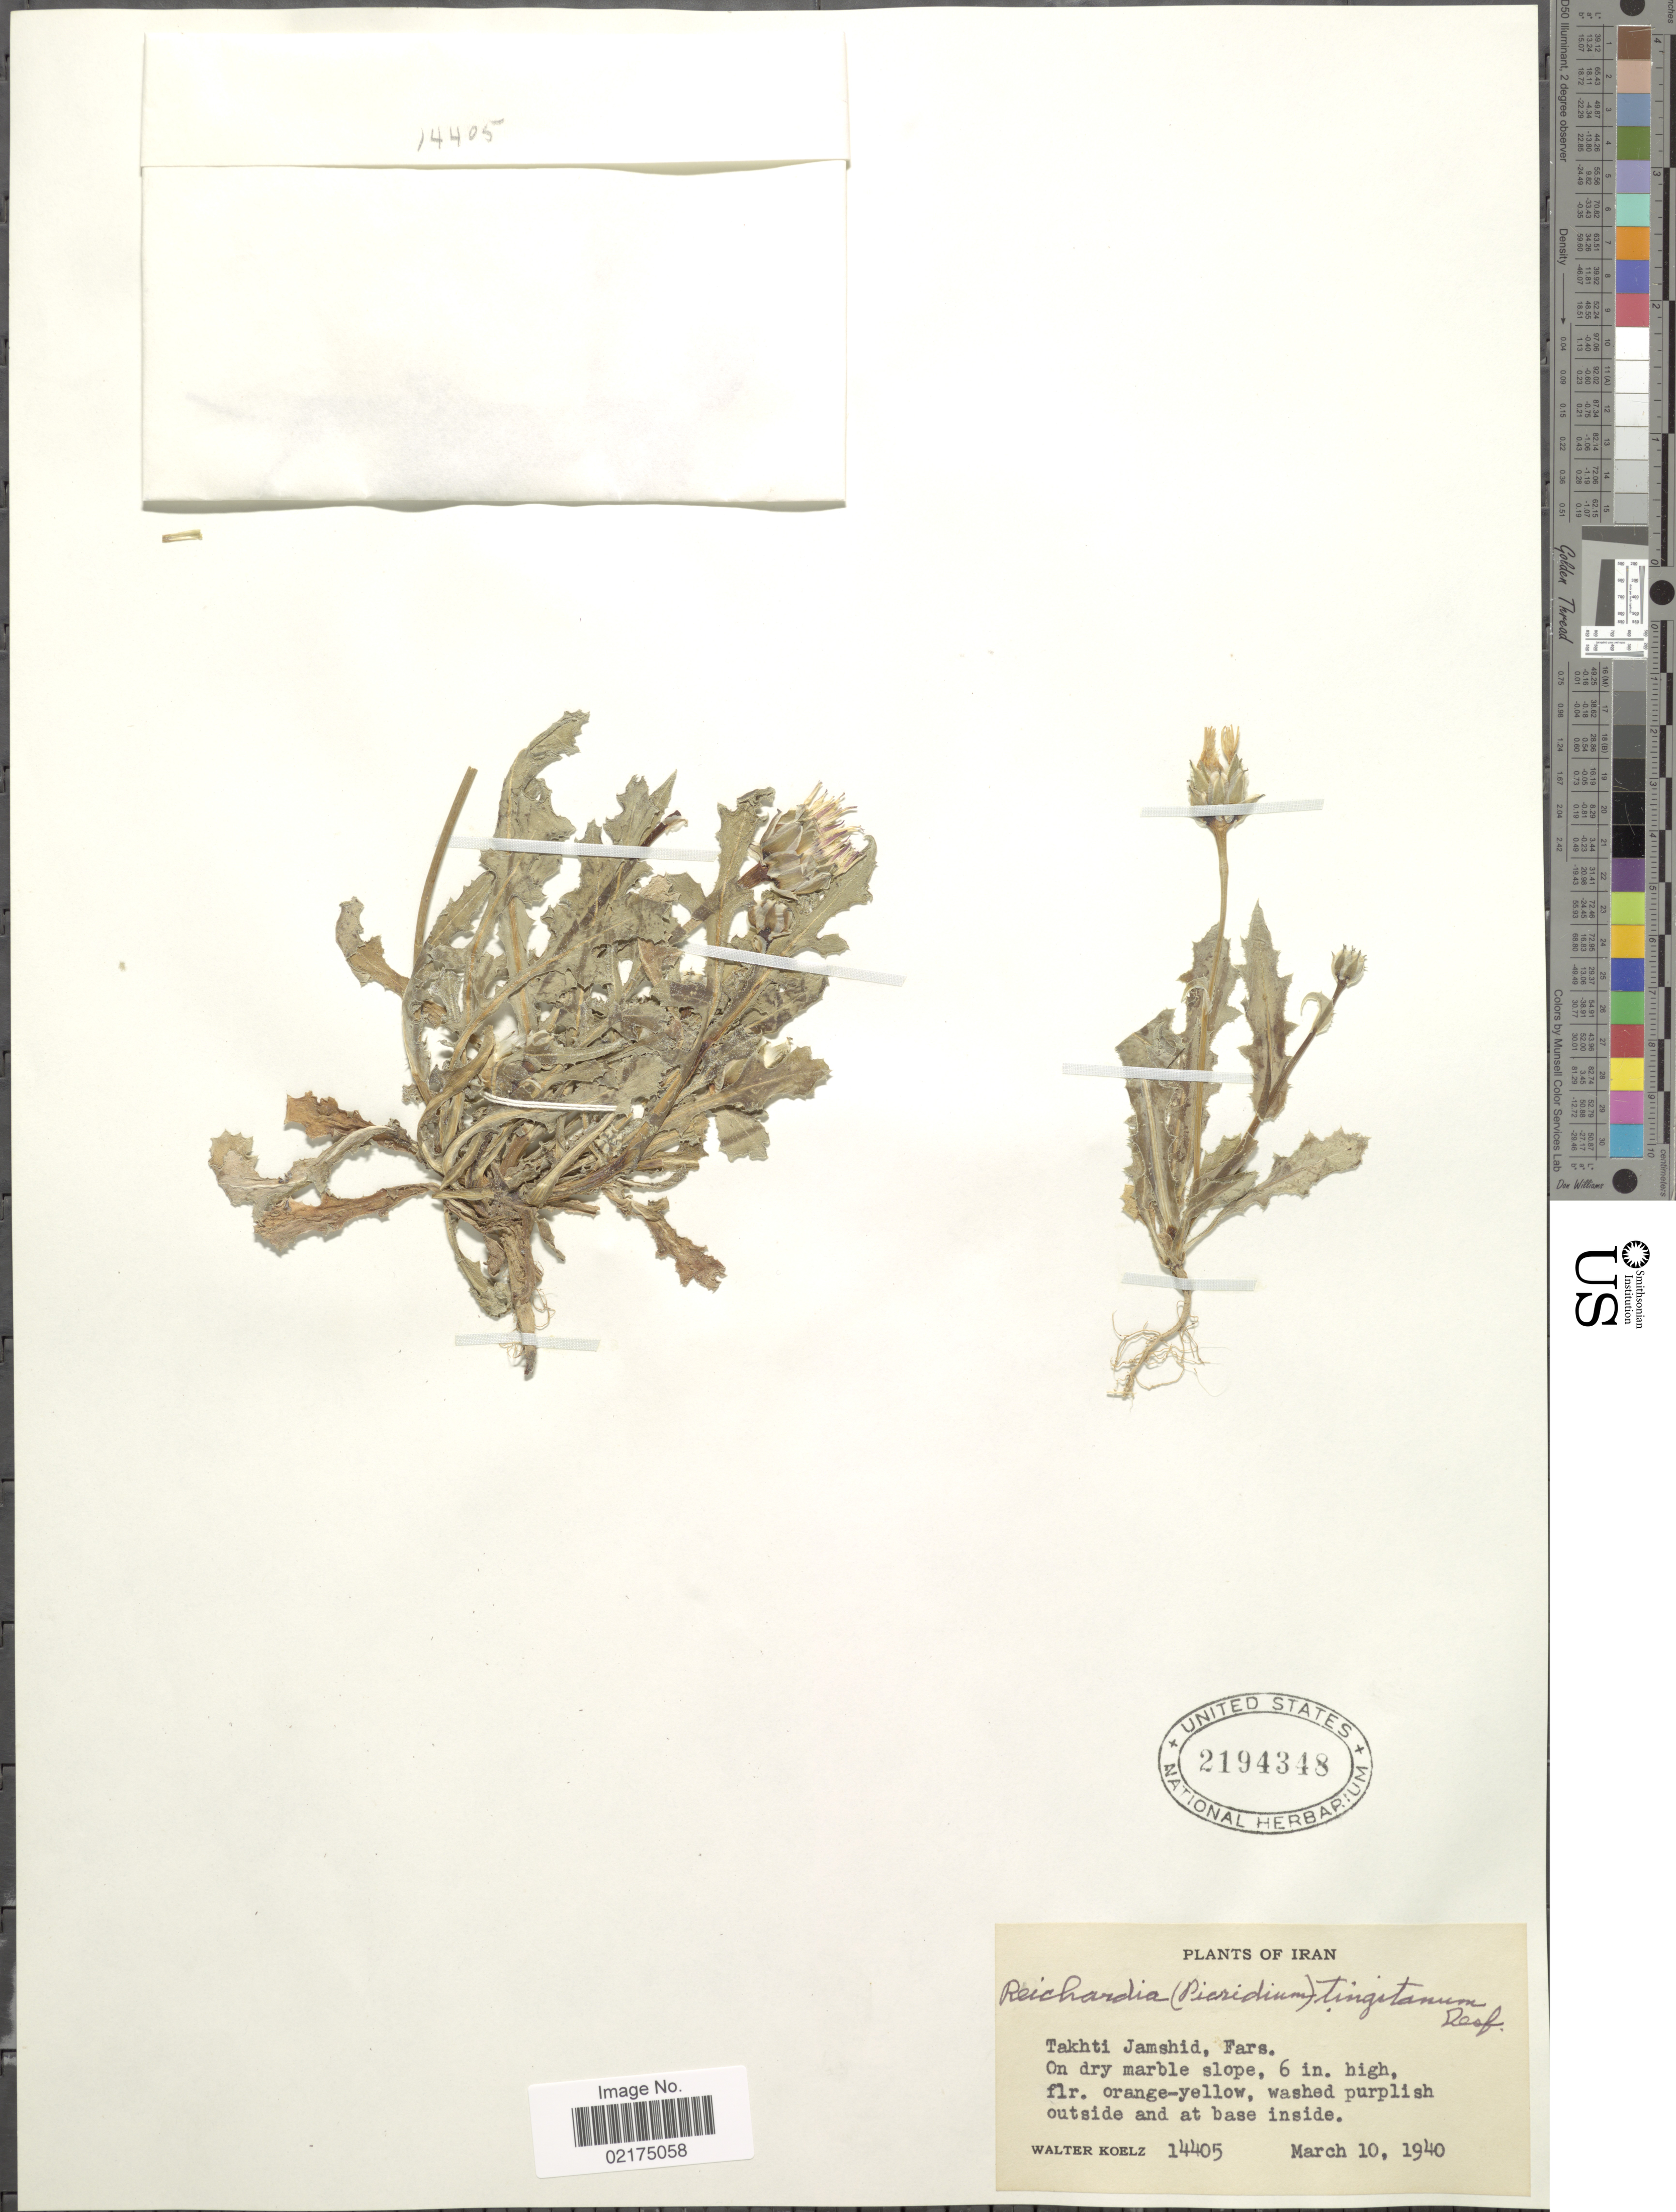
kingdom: Plantae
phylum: Tracheophyta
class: Magnoliopsida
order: Asterales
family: Asteraceae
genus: Reichardia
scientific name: Reichardia tingitana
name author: (L.) Roth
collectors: W. N. Koelz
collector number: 14405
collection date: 1940-03-10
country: Iran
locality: Takhti Jamshid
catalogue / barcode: US 2194348